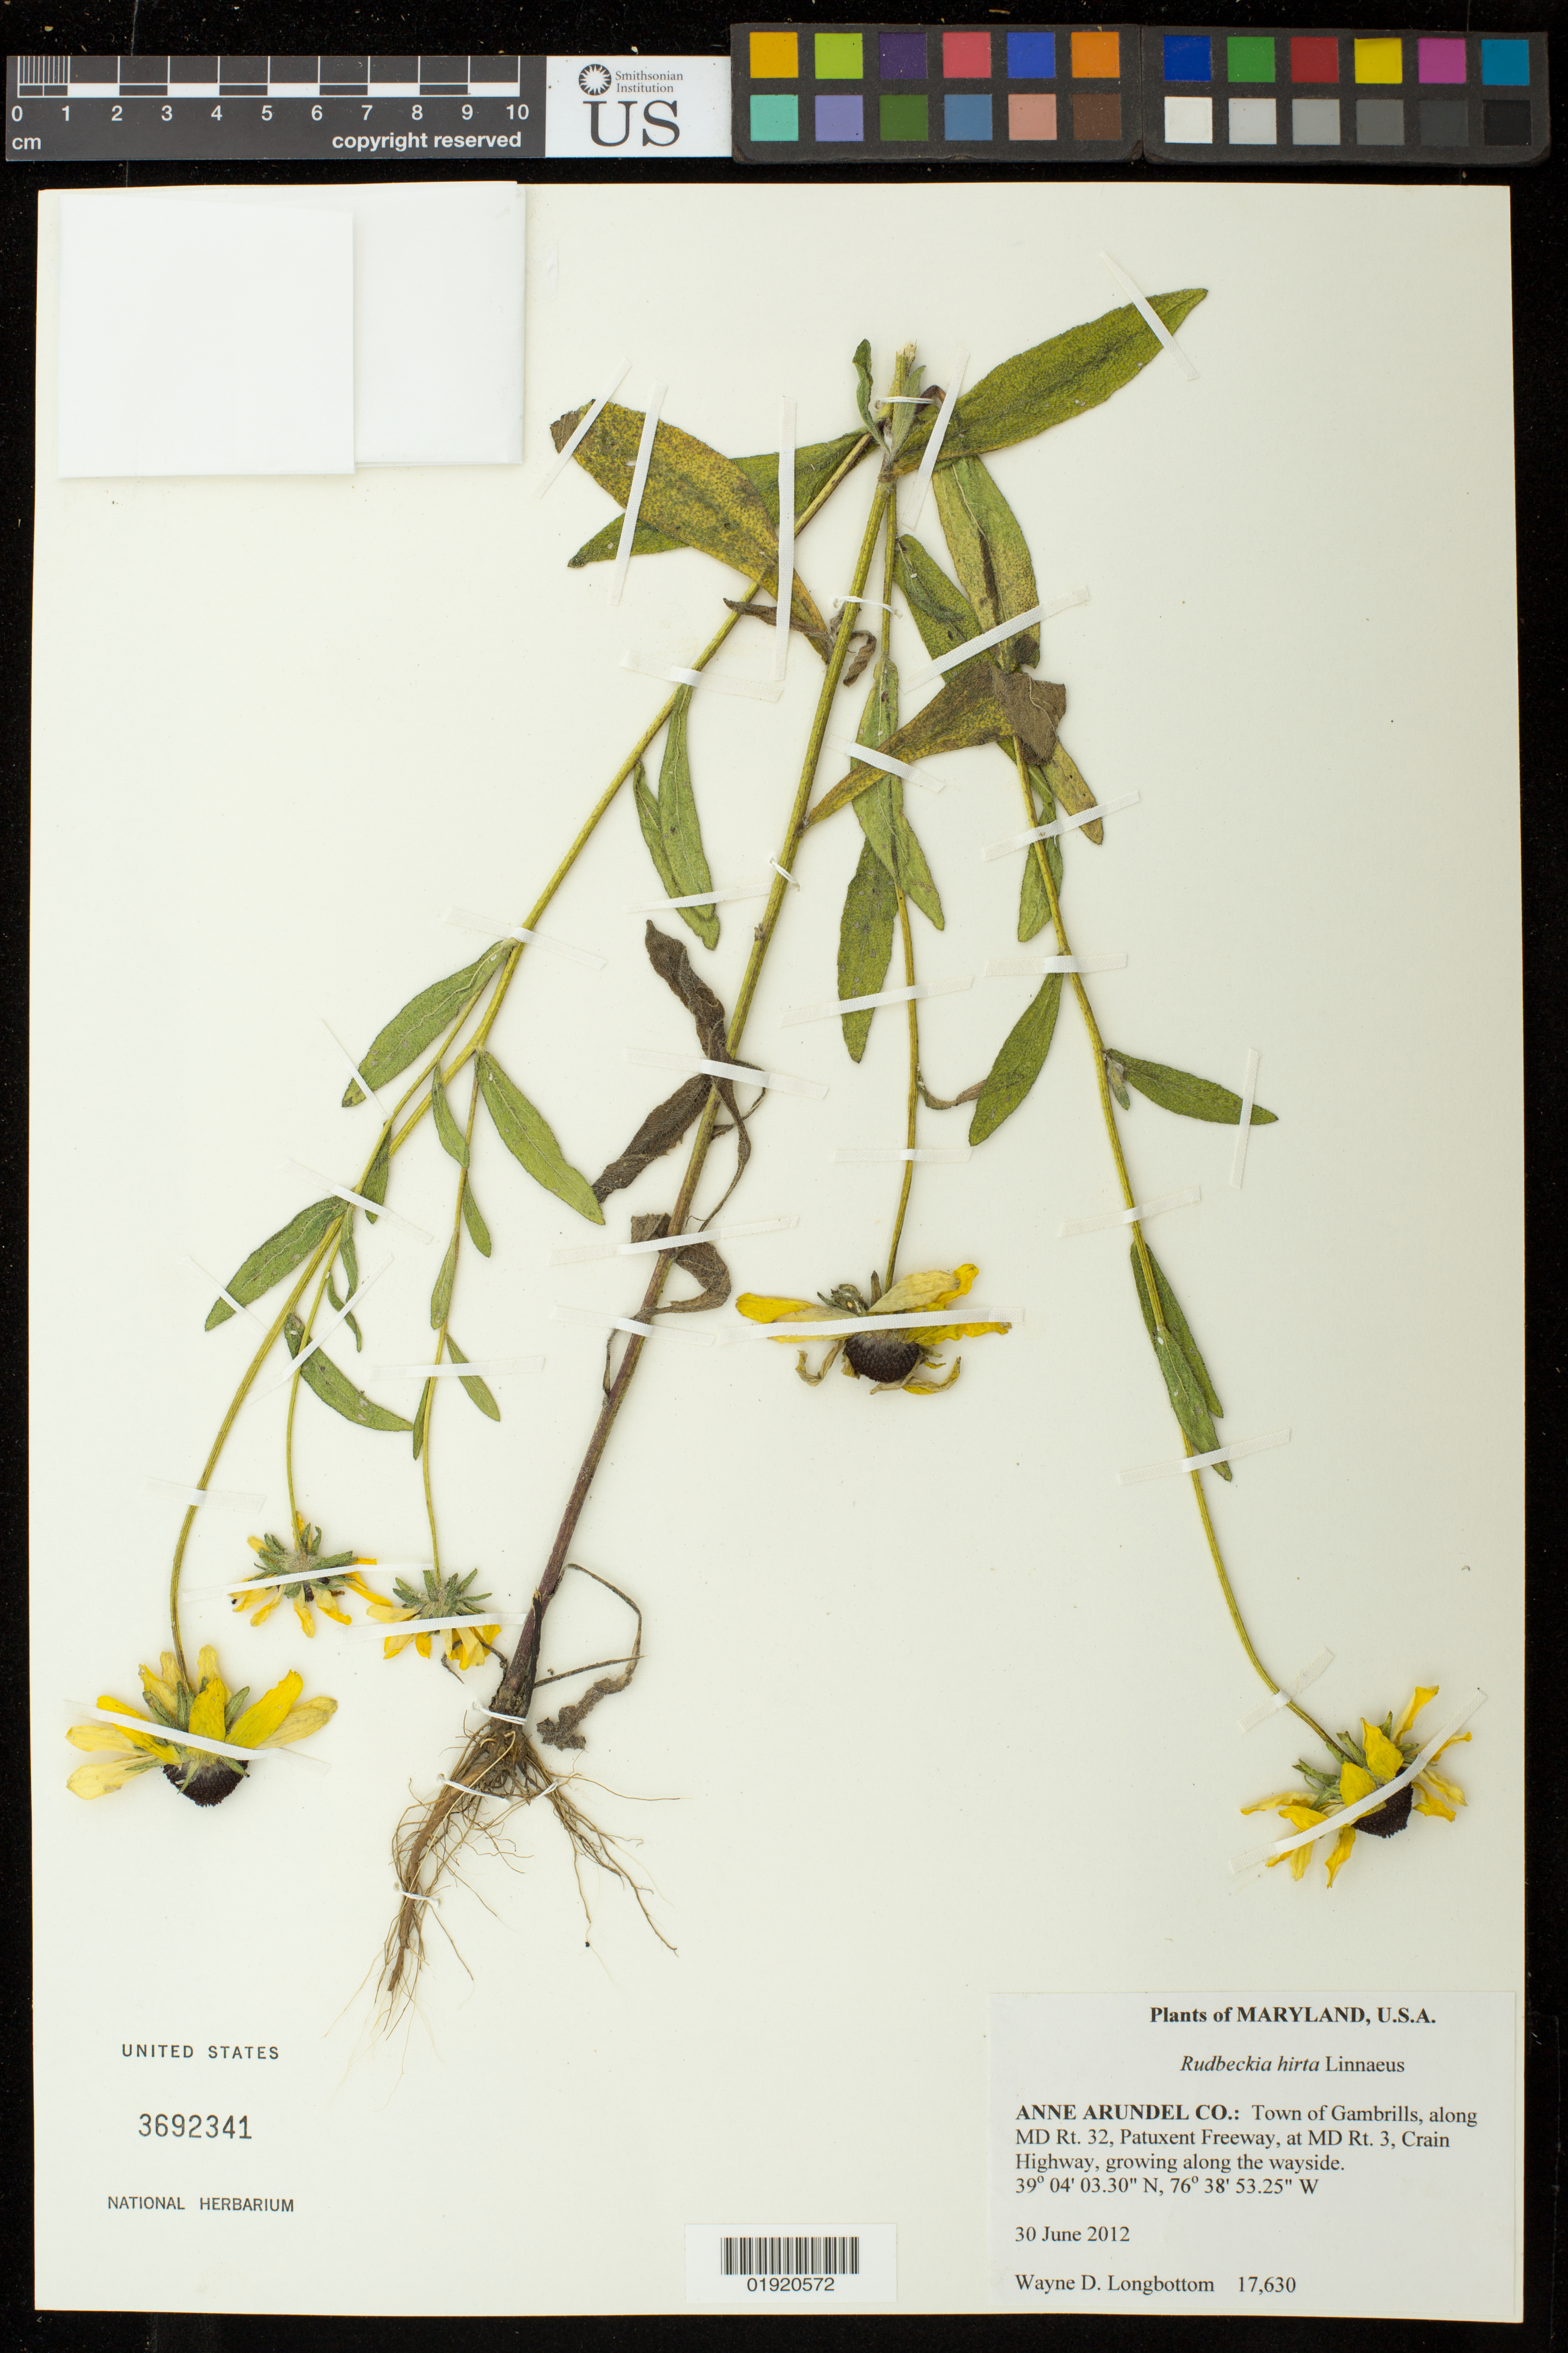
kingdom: Plantae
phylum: Tracheophyta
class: Magnoliopsida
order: Asterales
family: Asteraceae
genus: Rudbeckia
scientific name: Rudbeckia hirta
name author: L.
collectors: W. D. Longbottom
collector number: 17630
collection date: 2012-06-30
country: United States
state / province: Maryland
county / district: Anne Arundel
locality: Maryland. Anne Arundel Co.: Town of Gambrills.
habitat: Along MD Rt. 32, Patuxent Freeway, at MD Rt. 3, Crain Highway, growing along the wayside.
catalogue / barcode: US 3692341